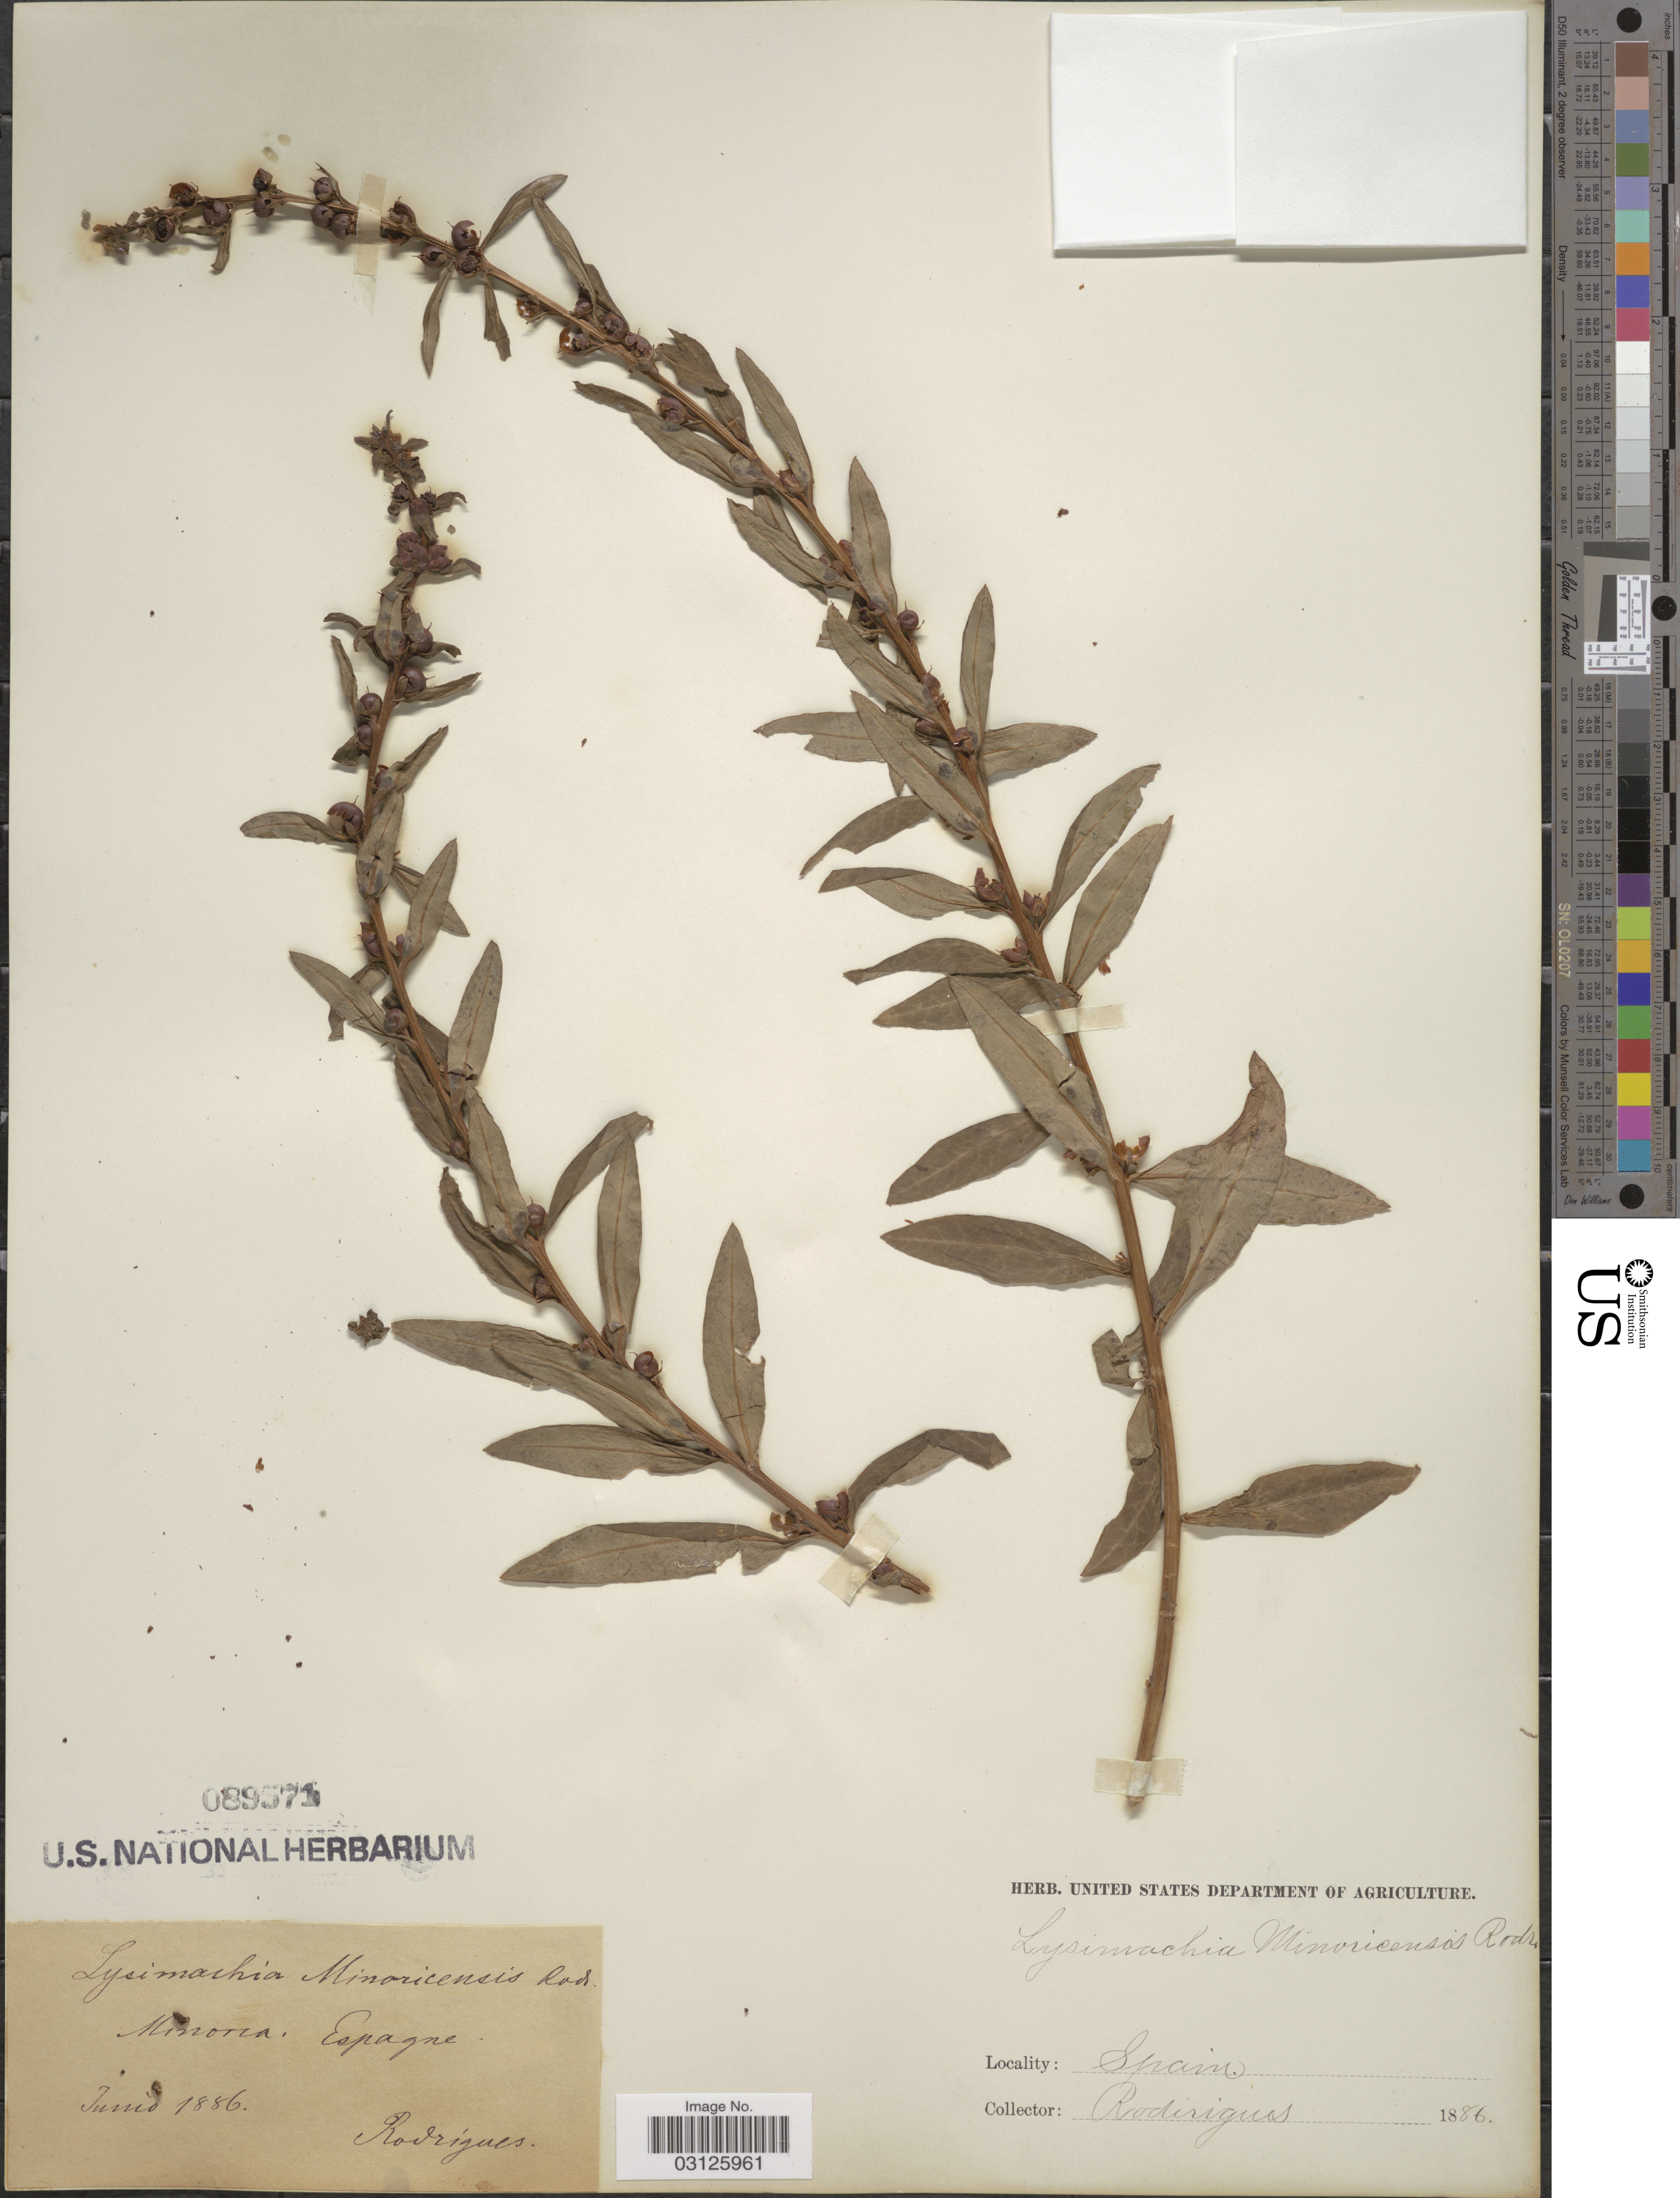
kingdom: Plantae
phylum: Tracheophyta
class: Magnoliopsida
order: Ericales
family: Primulaceae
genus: Lysimachia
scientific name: Lysimachia minoricensis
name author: J.J. Rodr.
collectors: Rodrigues, --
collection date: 1886-06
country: Spain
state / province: Islas Baleares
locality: Minorca. Espagne.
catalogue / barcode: US 89571